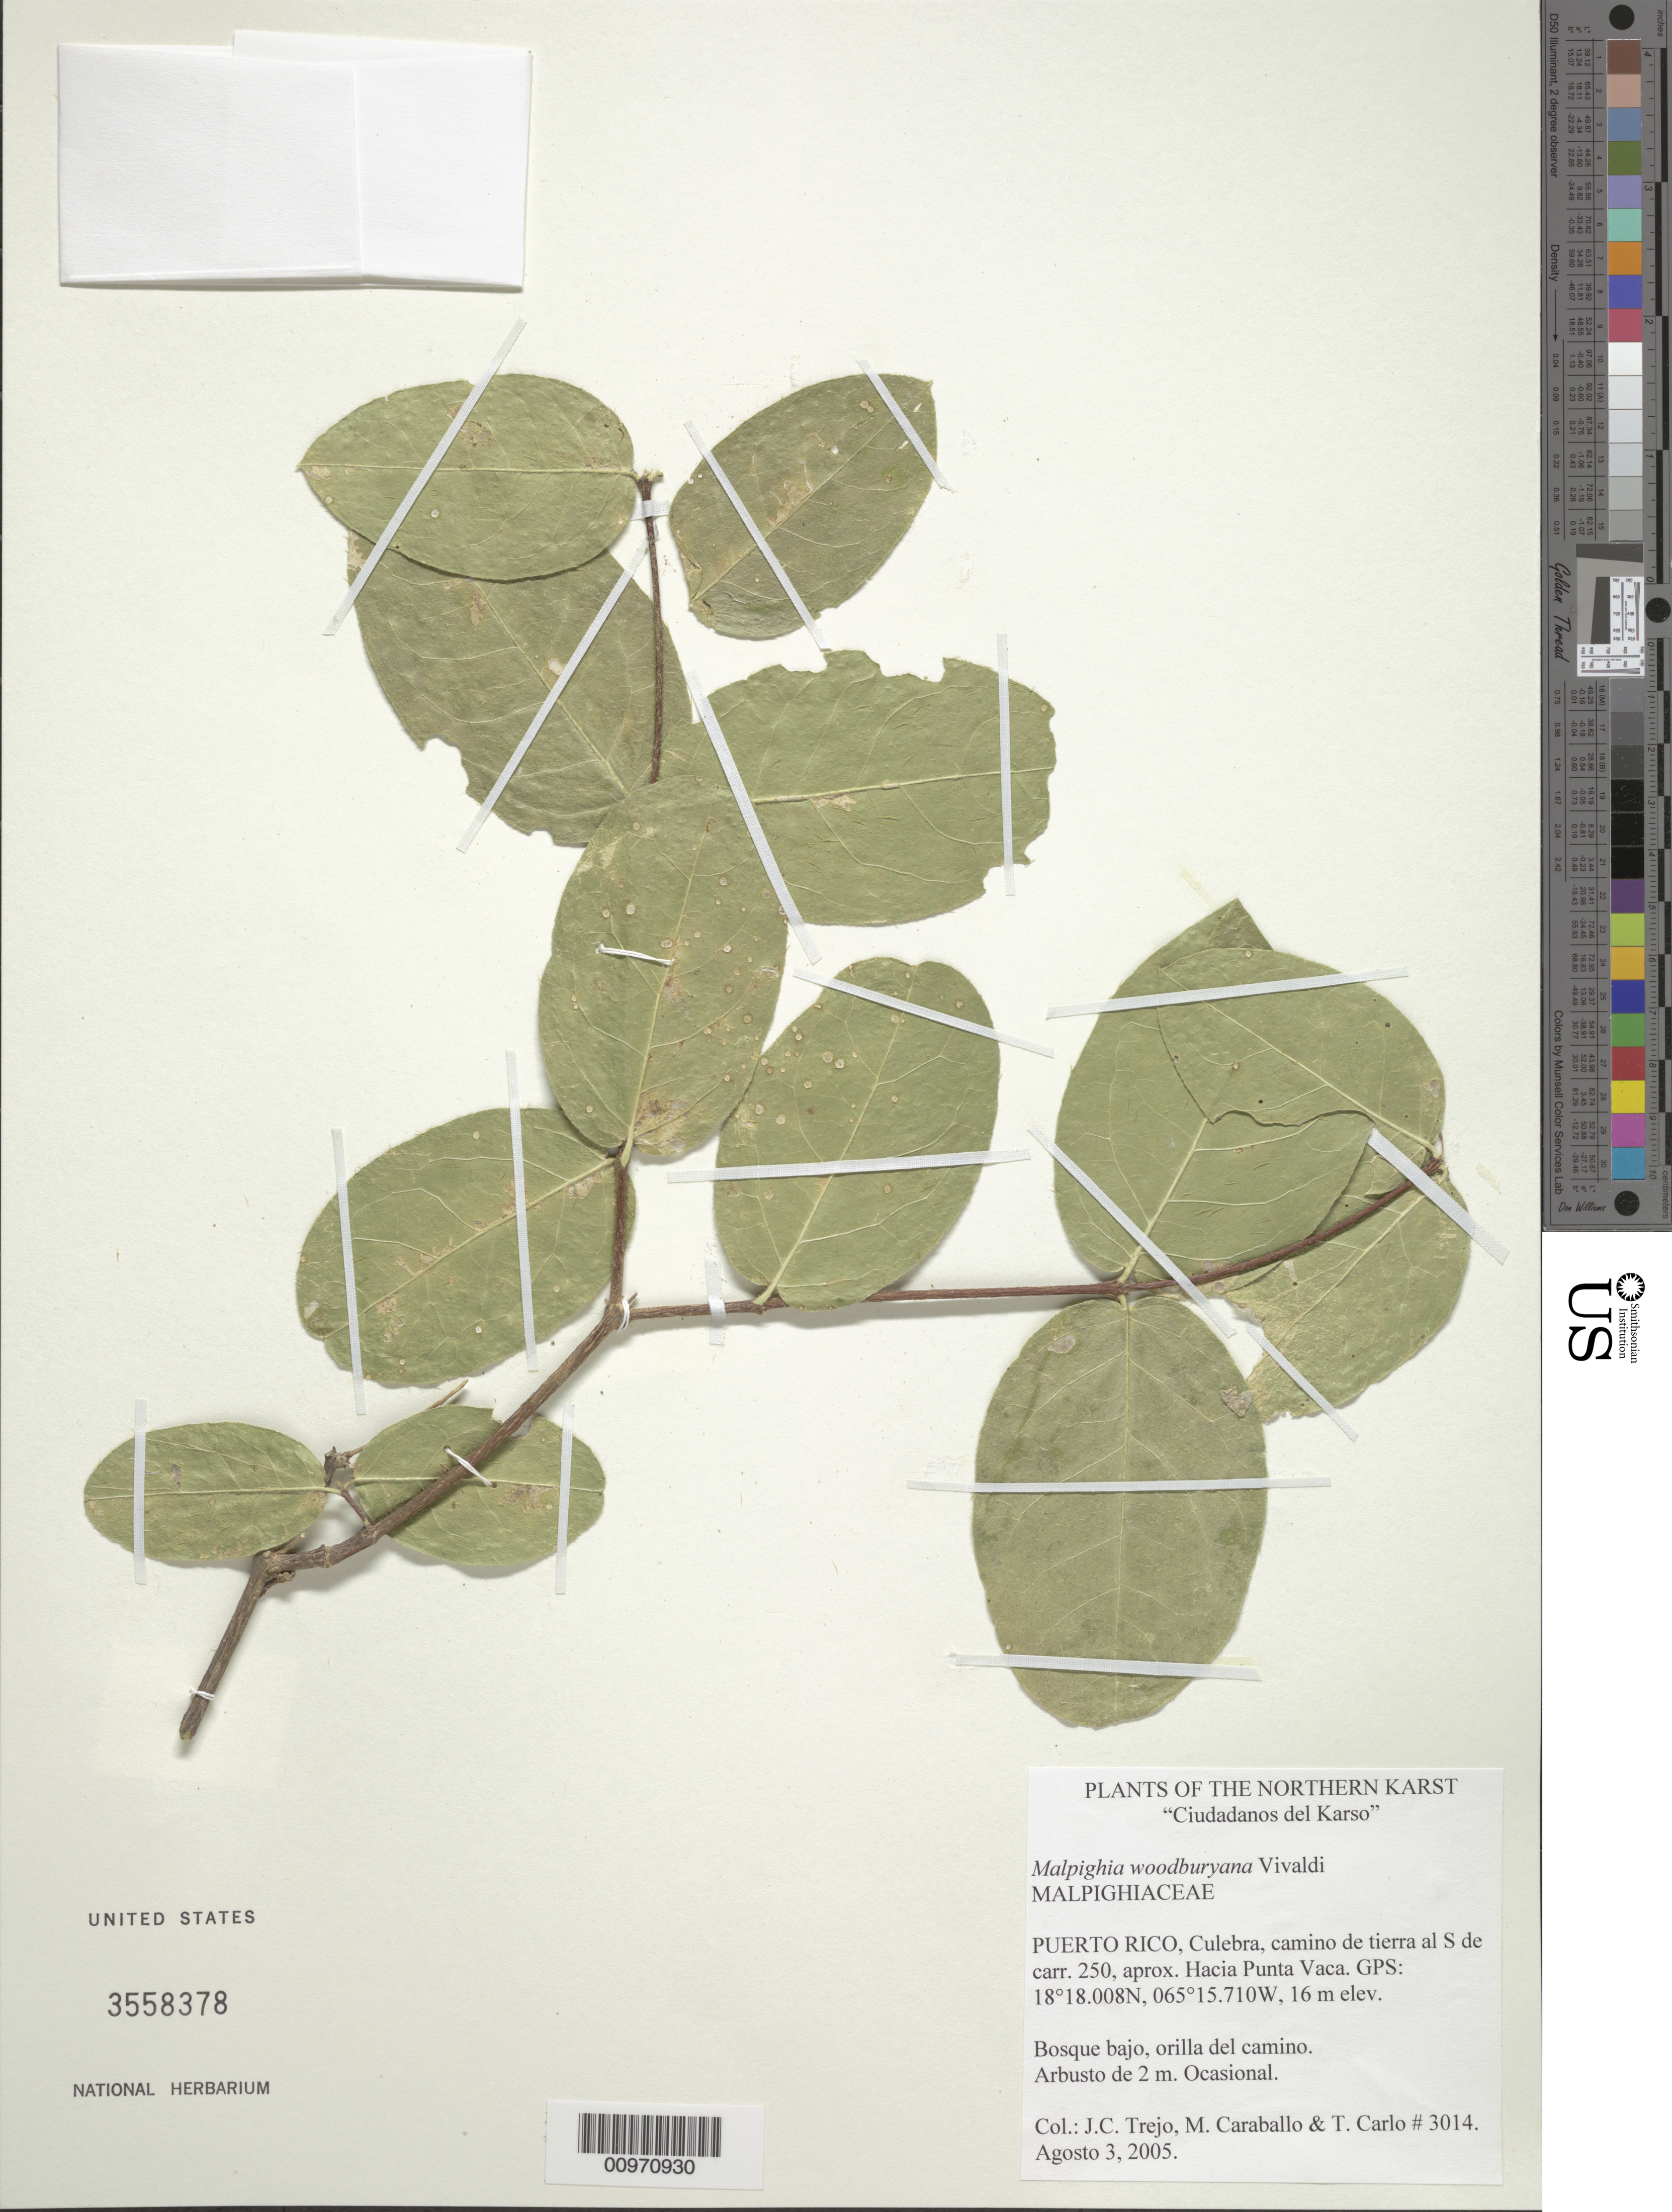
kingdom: Plantae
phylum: Tracheophyta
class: Magnoliopsida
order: Malpighiales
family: Malpighiaceae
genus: Malpighia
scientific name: Malpighia woodburyana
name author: Vivaldi ex Acev.-Rodr.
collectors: J. C. Trejo-Torres, M. Caraballo-Ortiz & T. Carlo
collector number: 3014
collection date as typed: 03 Aug 2005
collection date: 2005-08-03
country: Puerto Rico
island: Culebra I.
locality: Culebra, camino de tierra al S de carr. 250, aprox. Hacia Punta Vaca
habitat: Bosque bajo, orilla del camino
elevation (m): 16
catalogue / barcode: US 3558378